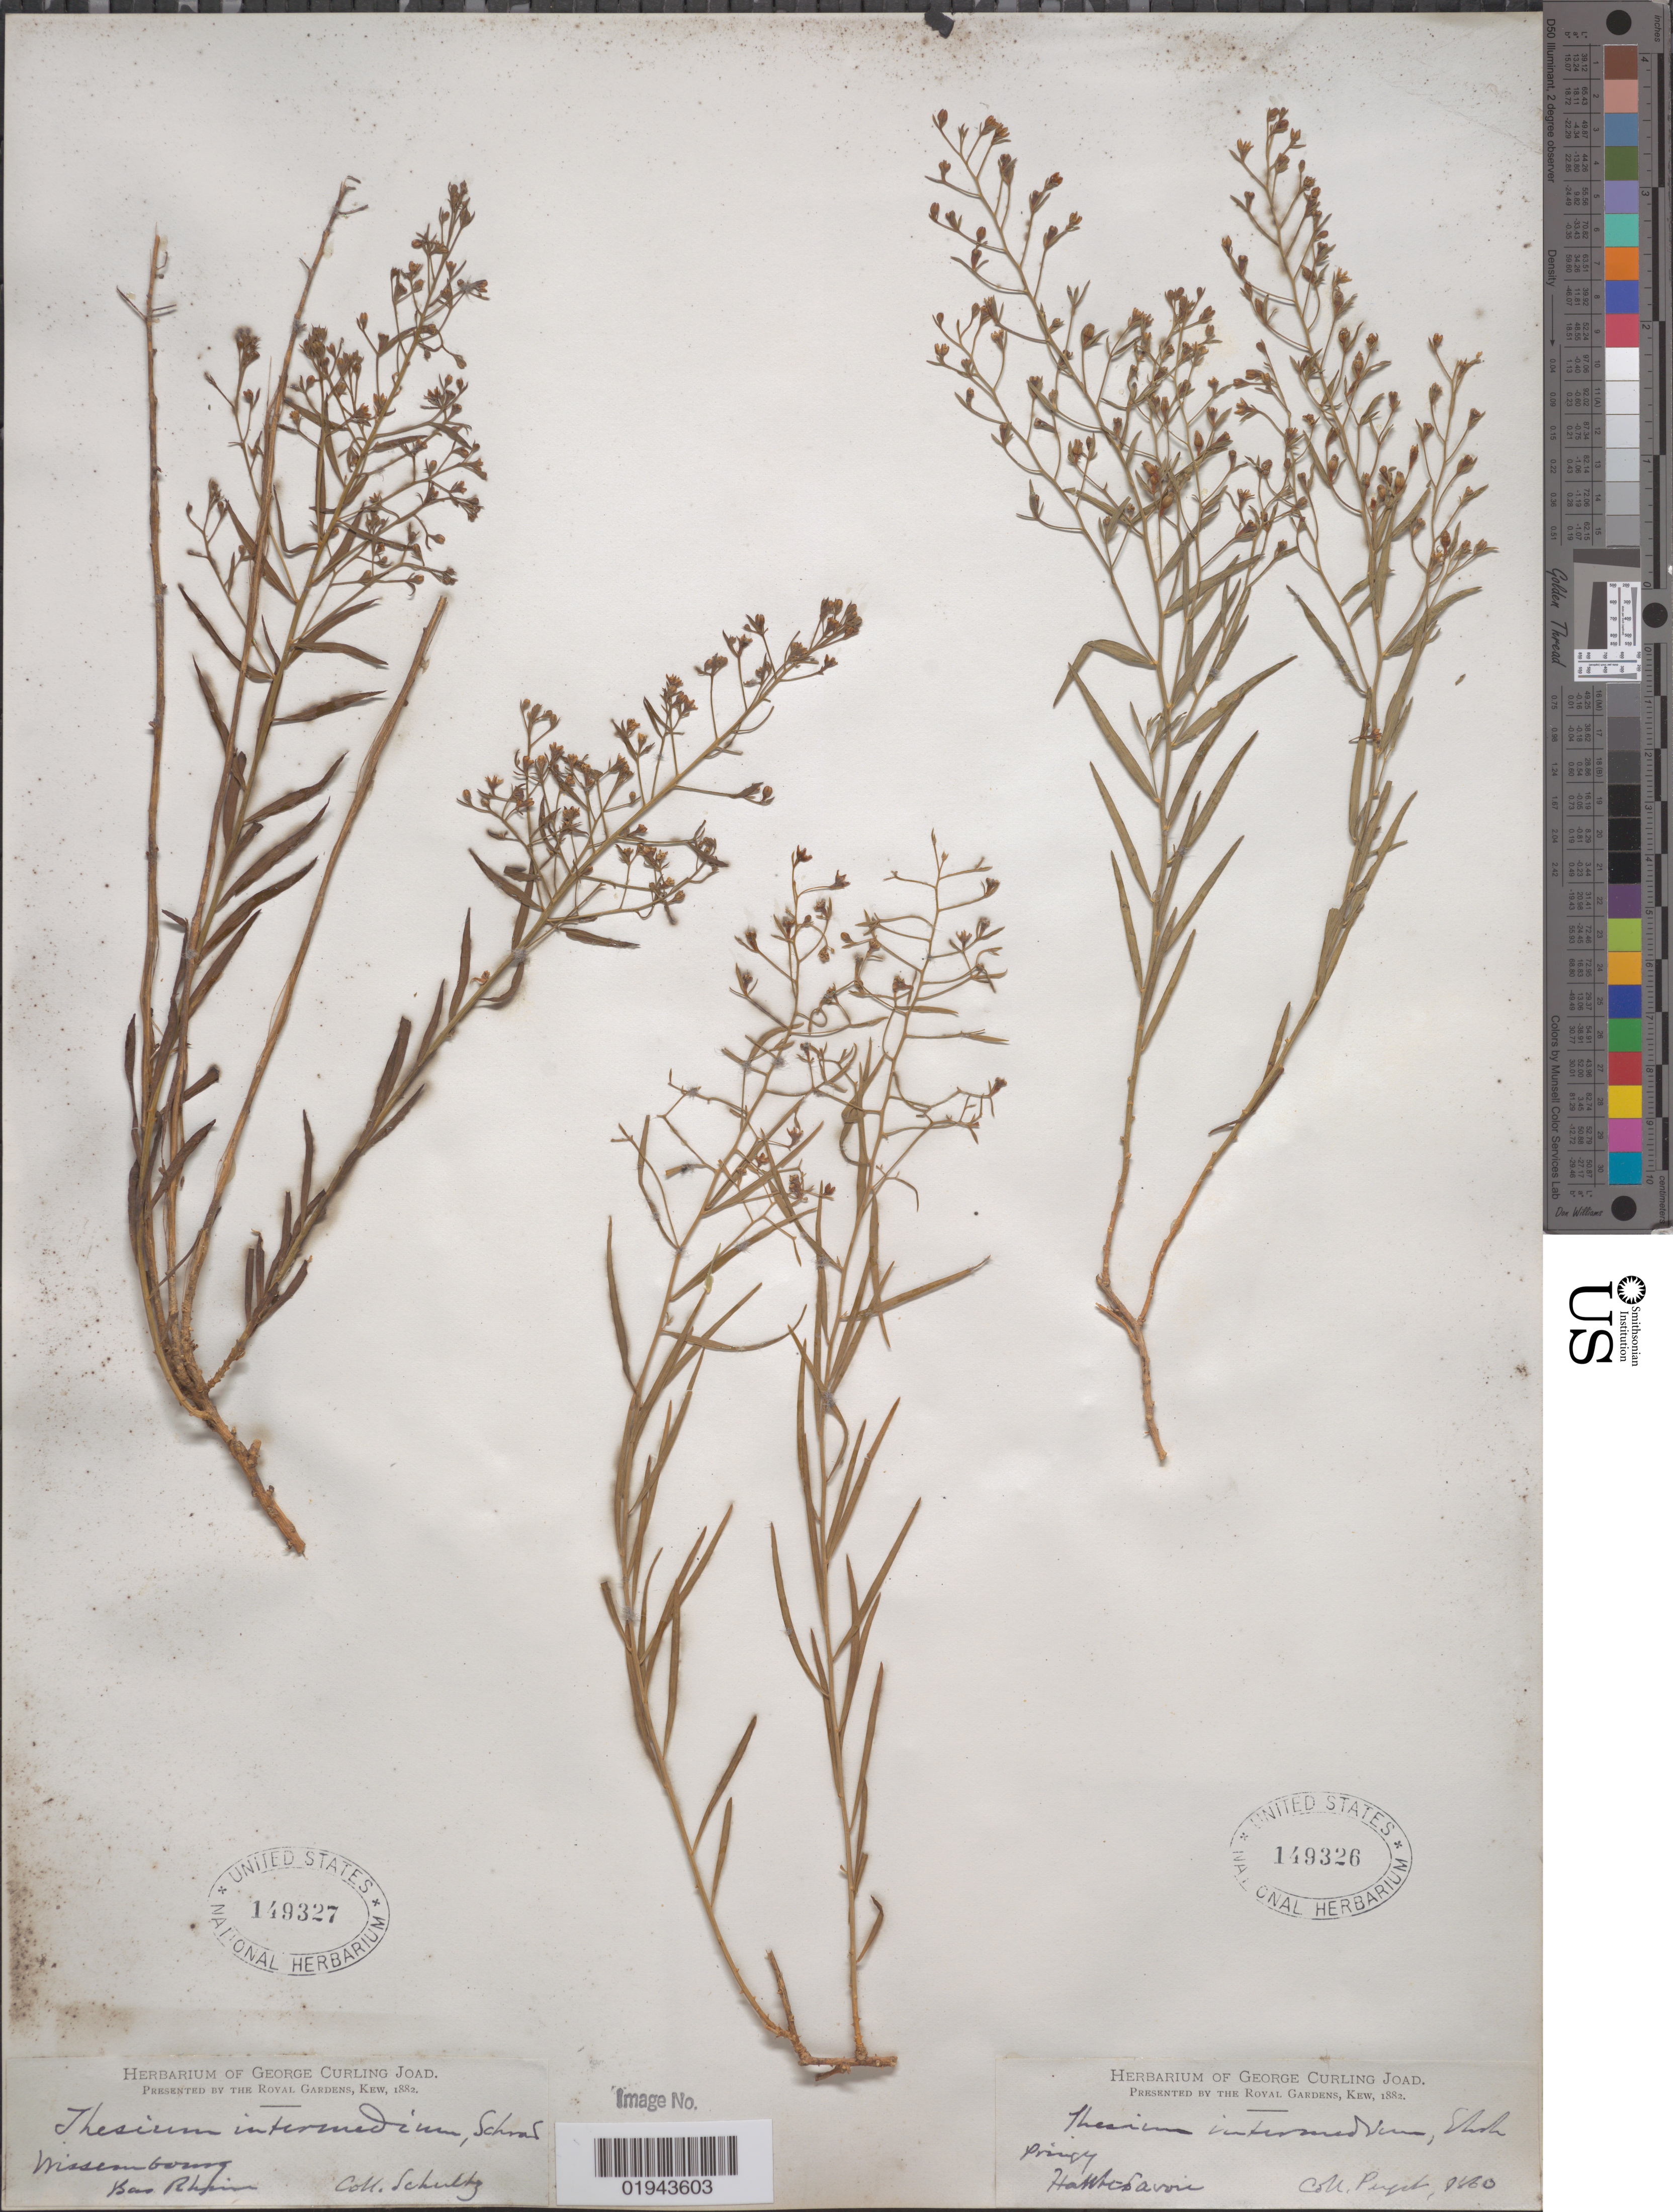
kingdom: Plantae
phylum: Tracheophyta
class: Magnoliopsida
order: Santalales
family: Thesiaceae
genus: Thesium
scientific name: Thesium intermedium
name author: Schrad.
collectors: -. Puget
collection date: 1860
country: France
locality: Pringy. Haute-Savoie.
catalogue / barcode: US 149326-2